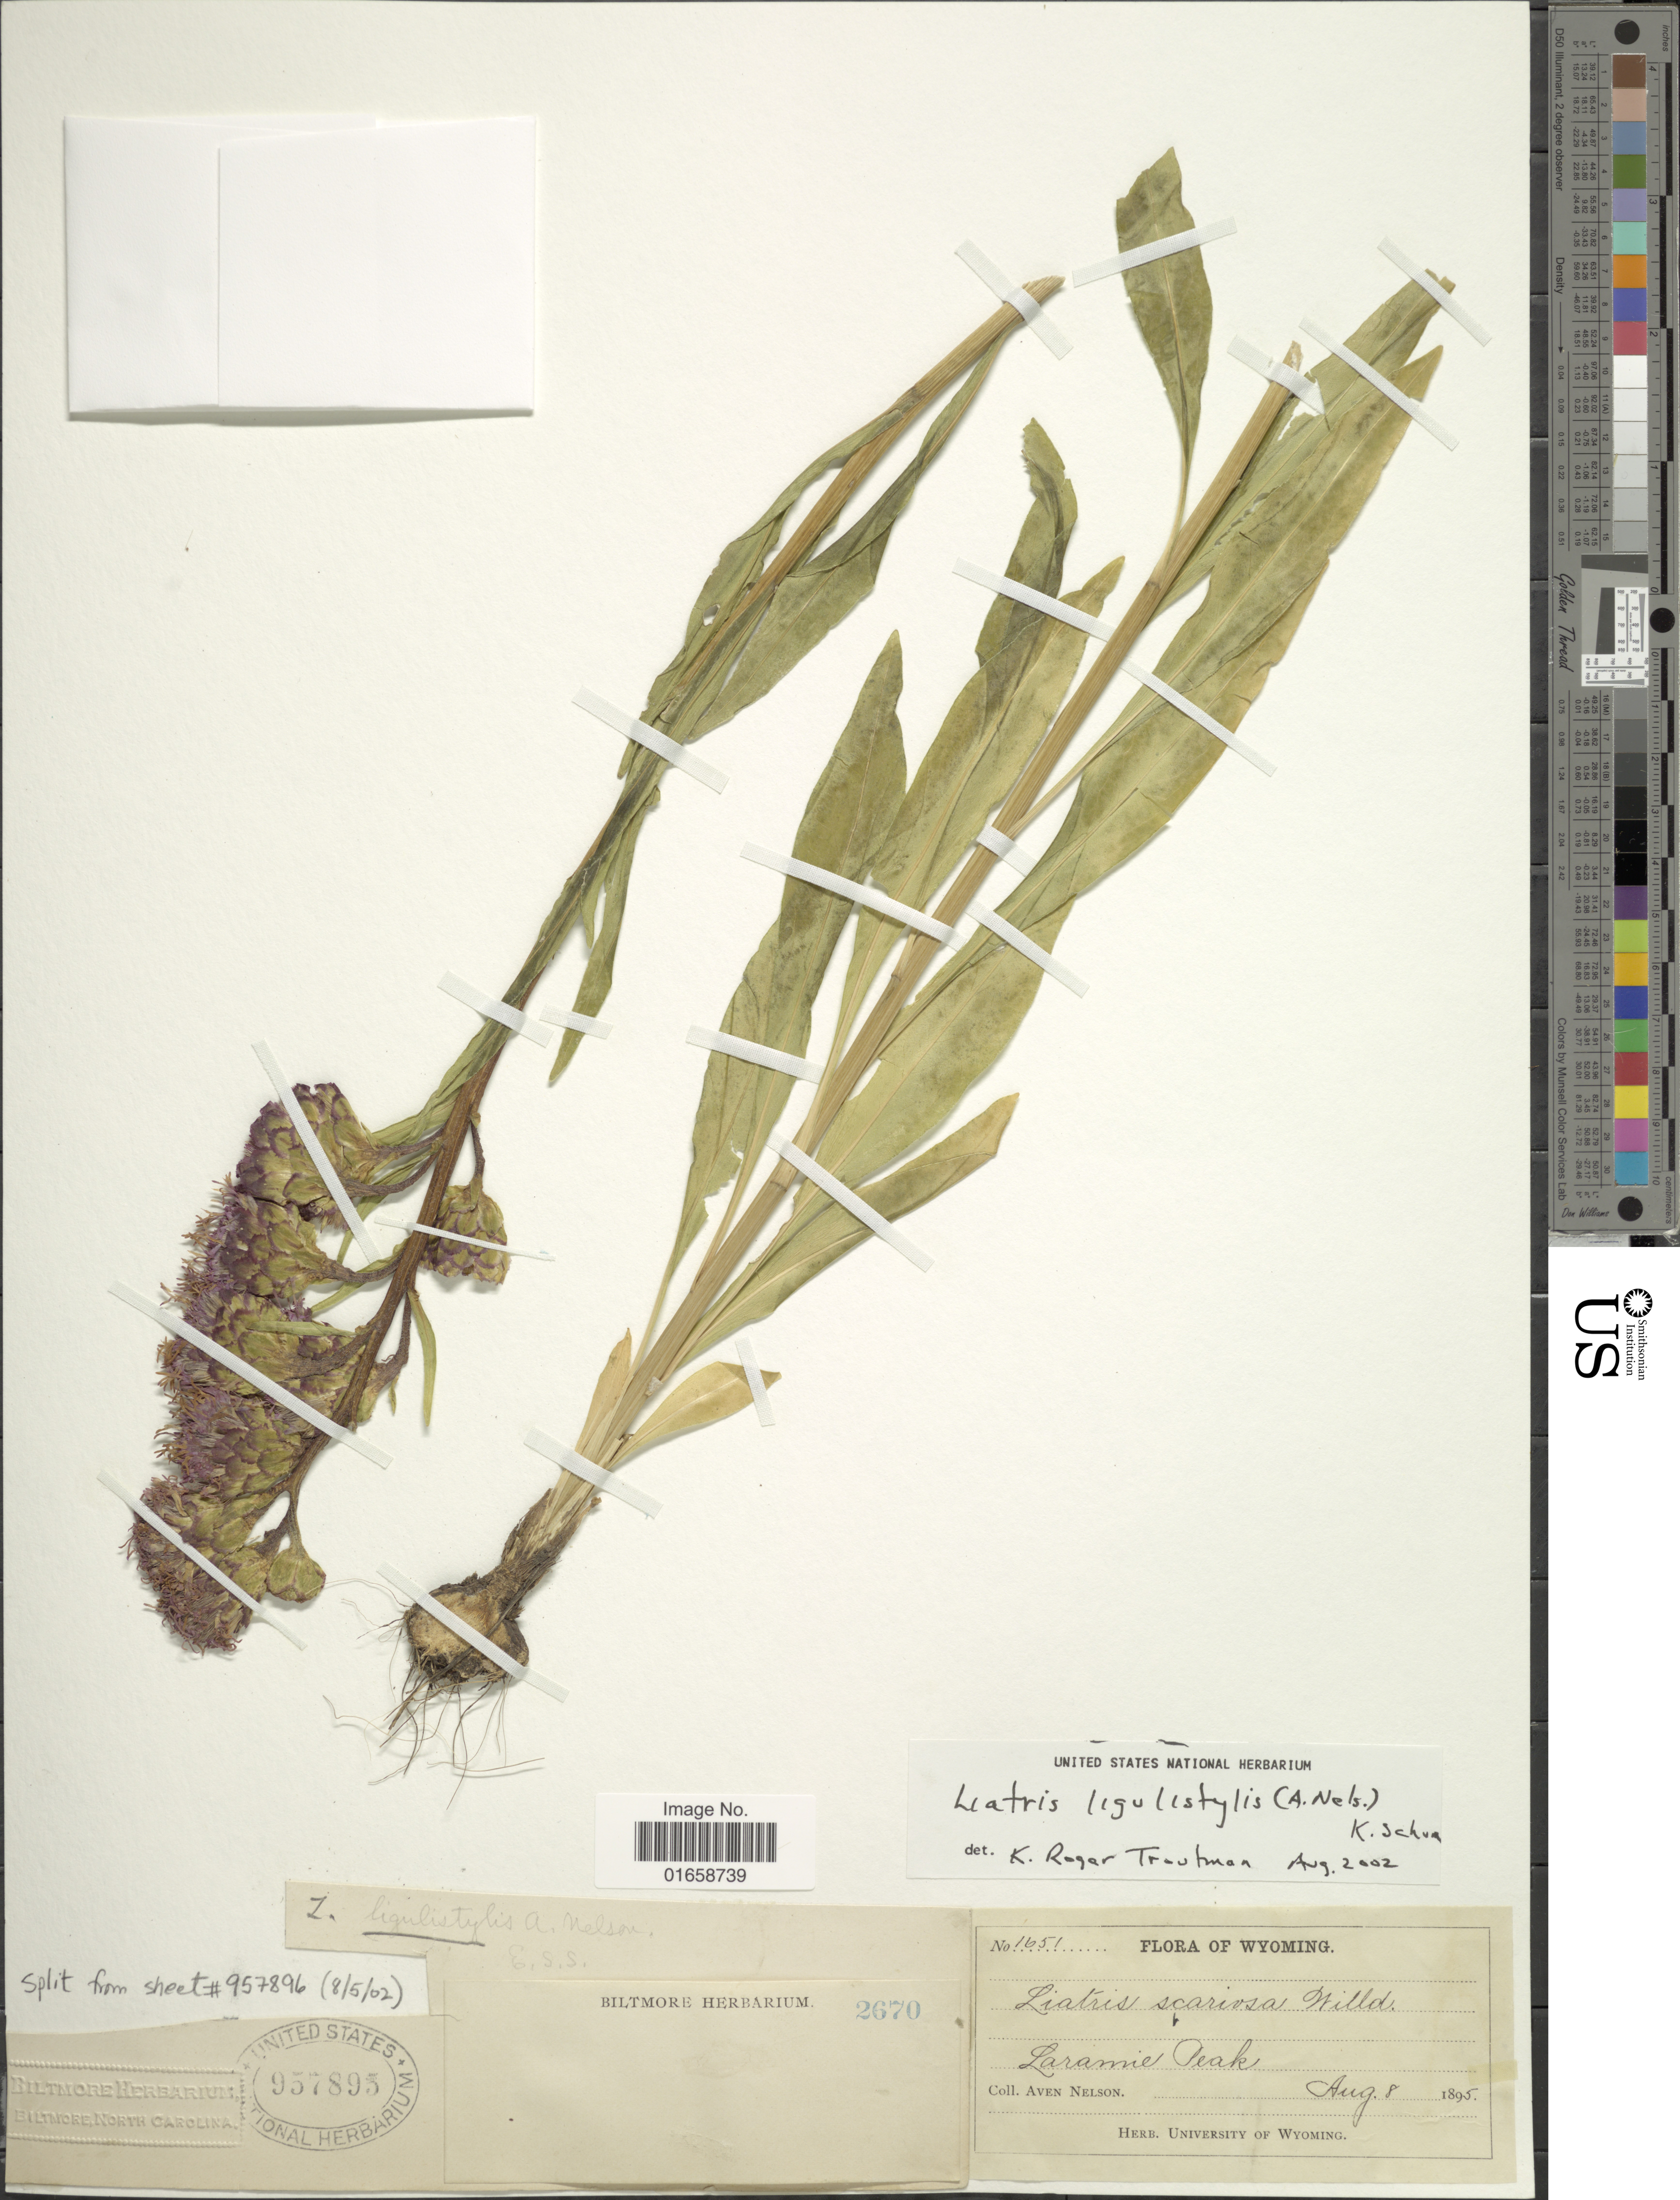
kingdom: Plantae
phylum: Tracheophyta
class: Magnoliopsida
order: Asterales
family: Asteraceae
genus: Liatris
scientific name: Liatris ligulistylis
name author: (A. Nelson) K. Schum.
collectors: A. Nelson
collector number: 1651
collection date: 1895-08-08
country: United States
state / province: Wyoming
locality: Laramie Peak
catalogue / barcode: US 957895